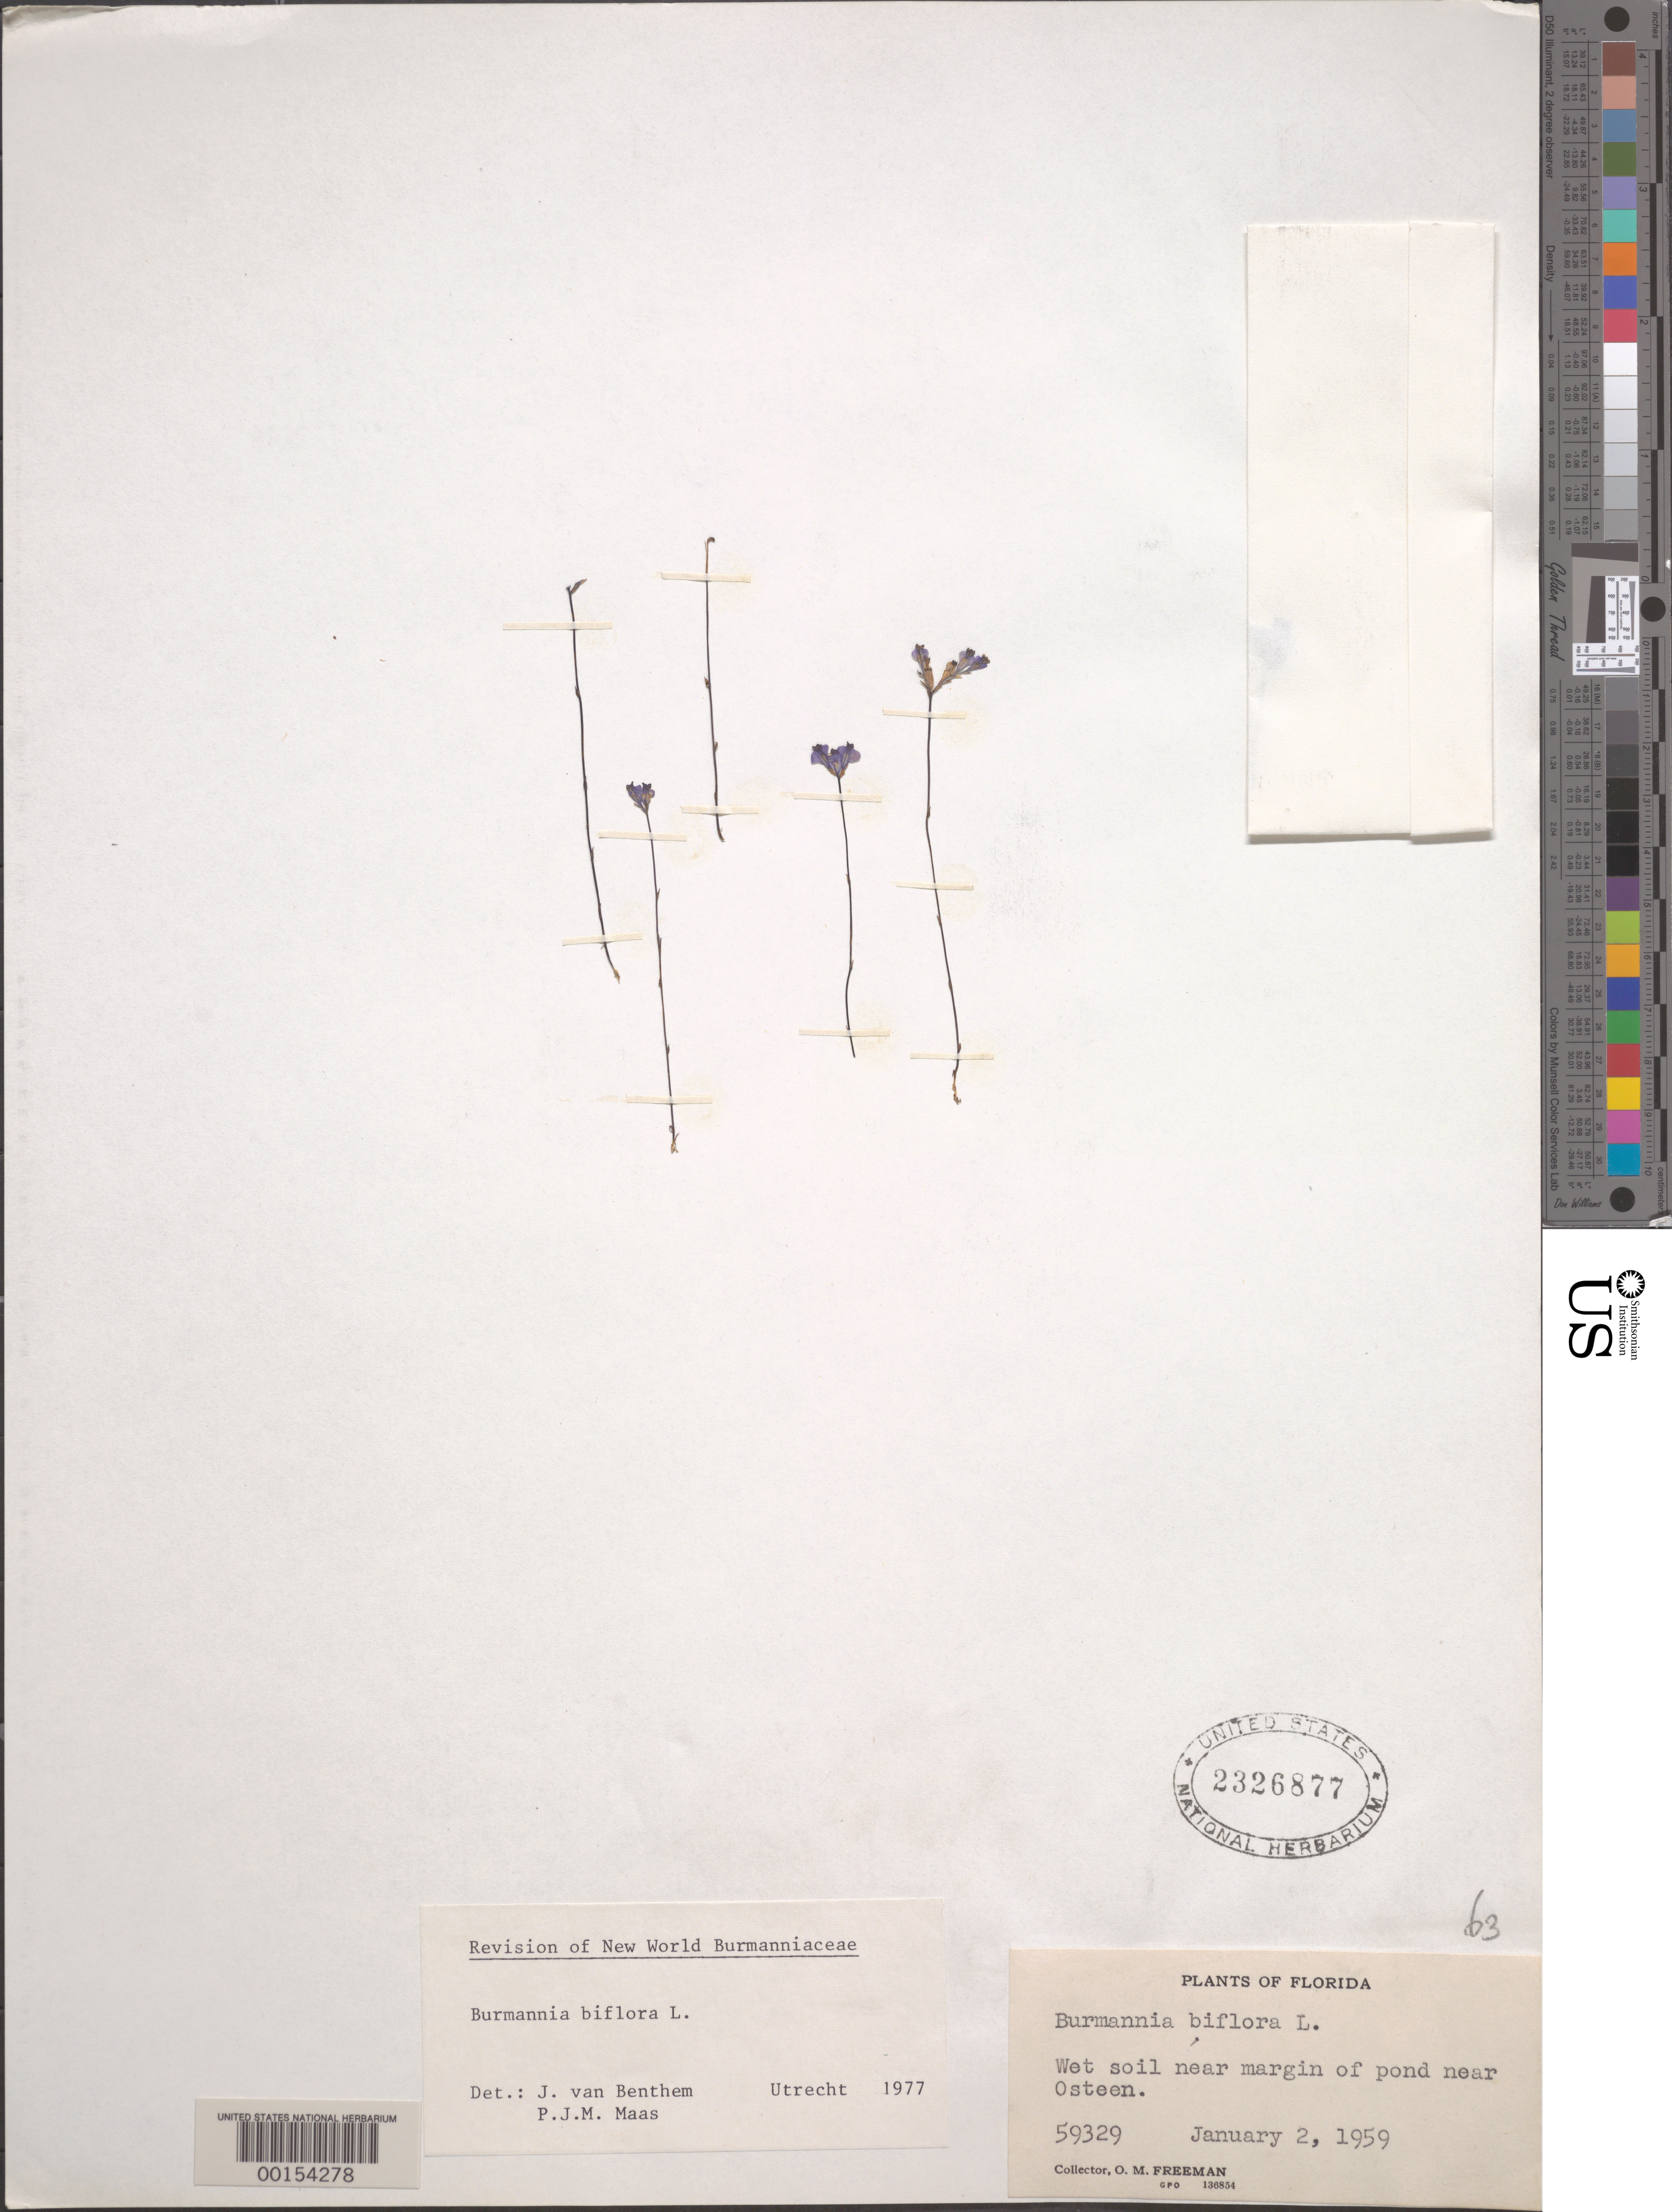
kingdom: Plantae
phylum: Tracheophyta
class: Liliopsida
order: Dioscoreales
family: Burmanniaceae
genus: Burmannia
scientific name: Burmannia biflora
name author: L.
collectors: O. Freeman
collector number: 59329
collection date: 1959-01-02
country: United States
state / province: Florida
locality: Wet soil near margin of pond near Osteen.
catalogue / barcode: US 2326877